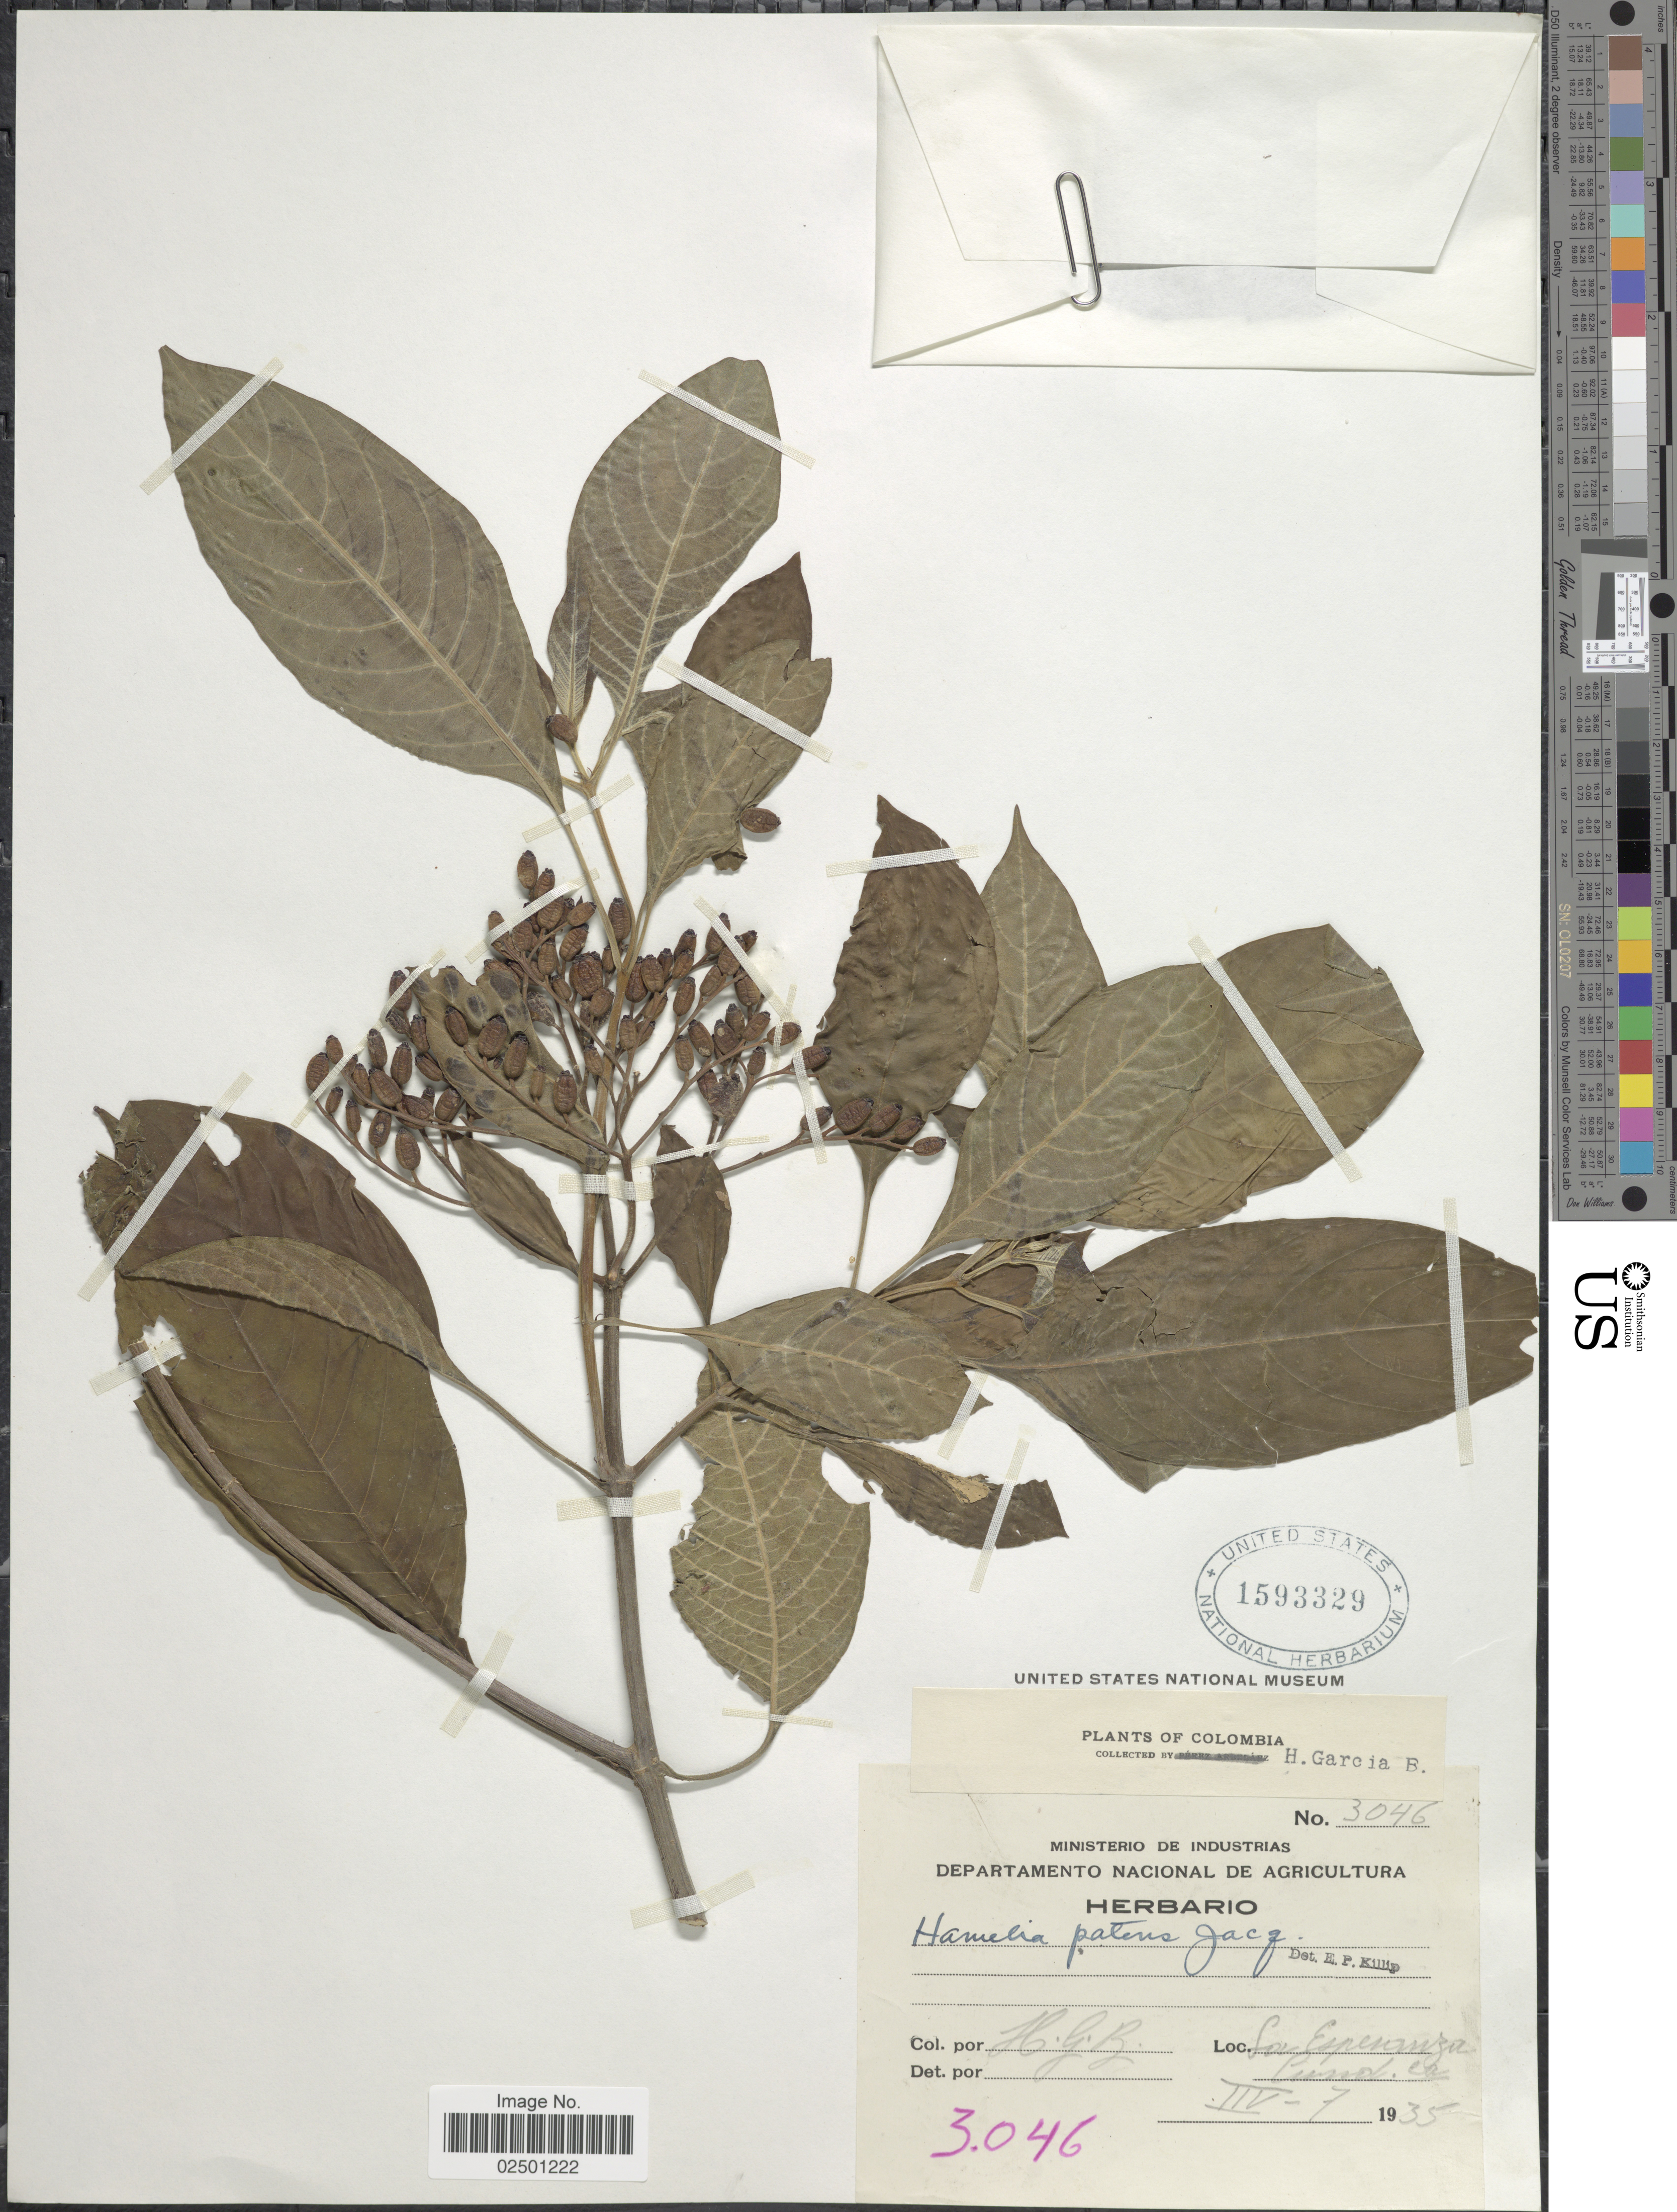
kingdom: Plantae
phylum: Tracheophyta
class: Magnoliopsida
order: Gentianales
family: Rubiaceae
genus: Hamelia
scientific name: Hamelia patens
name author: Jacq.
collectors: H. García Barriga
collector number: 3046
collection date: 1935-07-07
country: Colombia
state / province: Cundinamarca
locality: Sor Espenanza.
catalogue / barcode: US 1593329